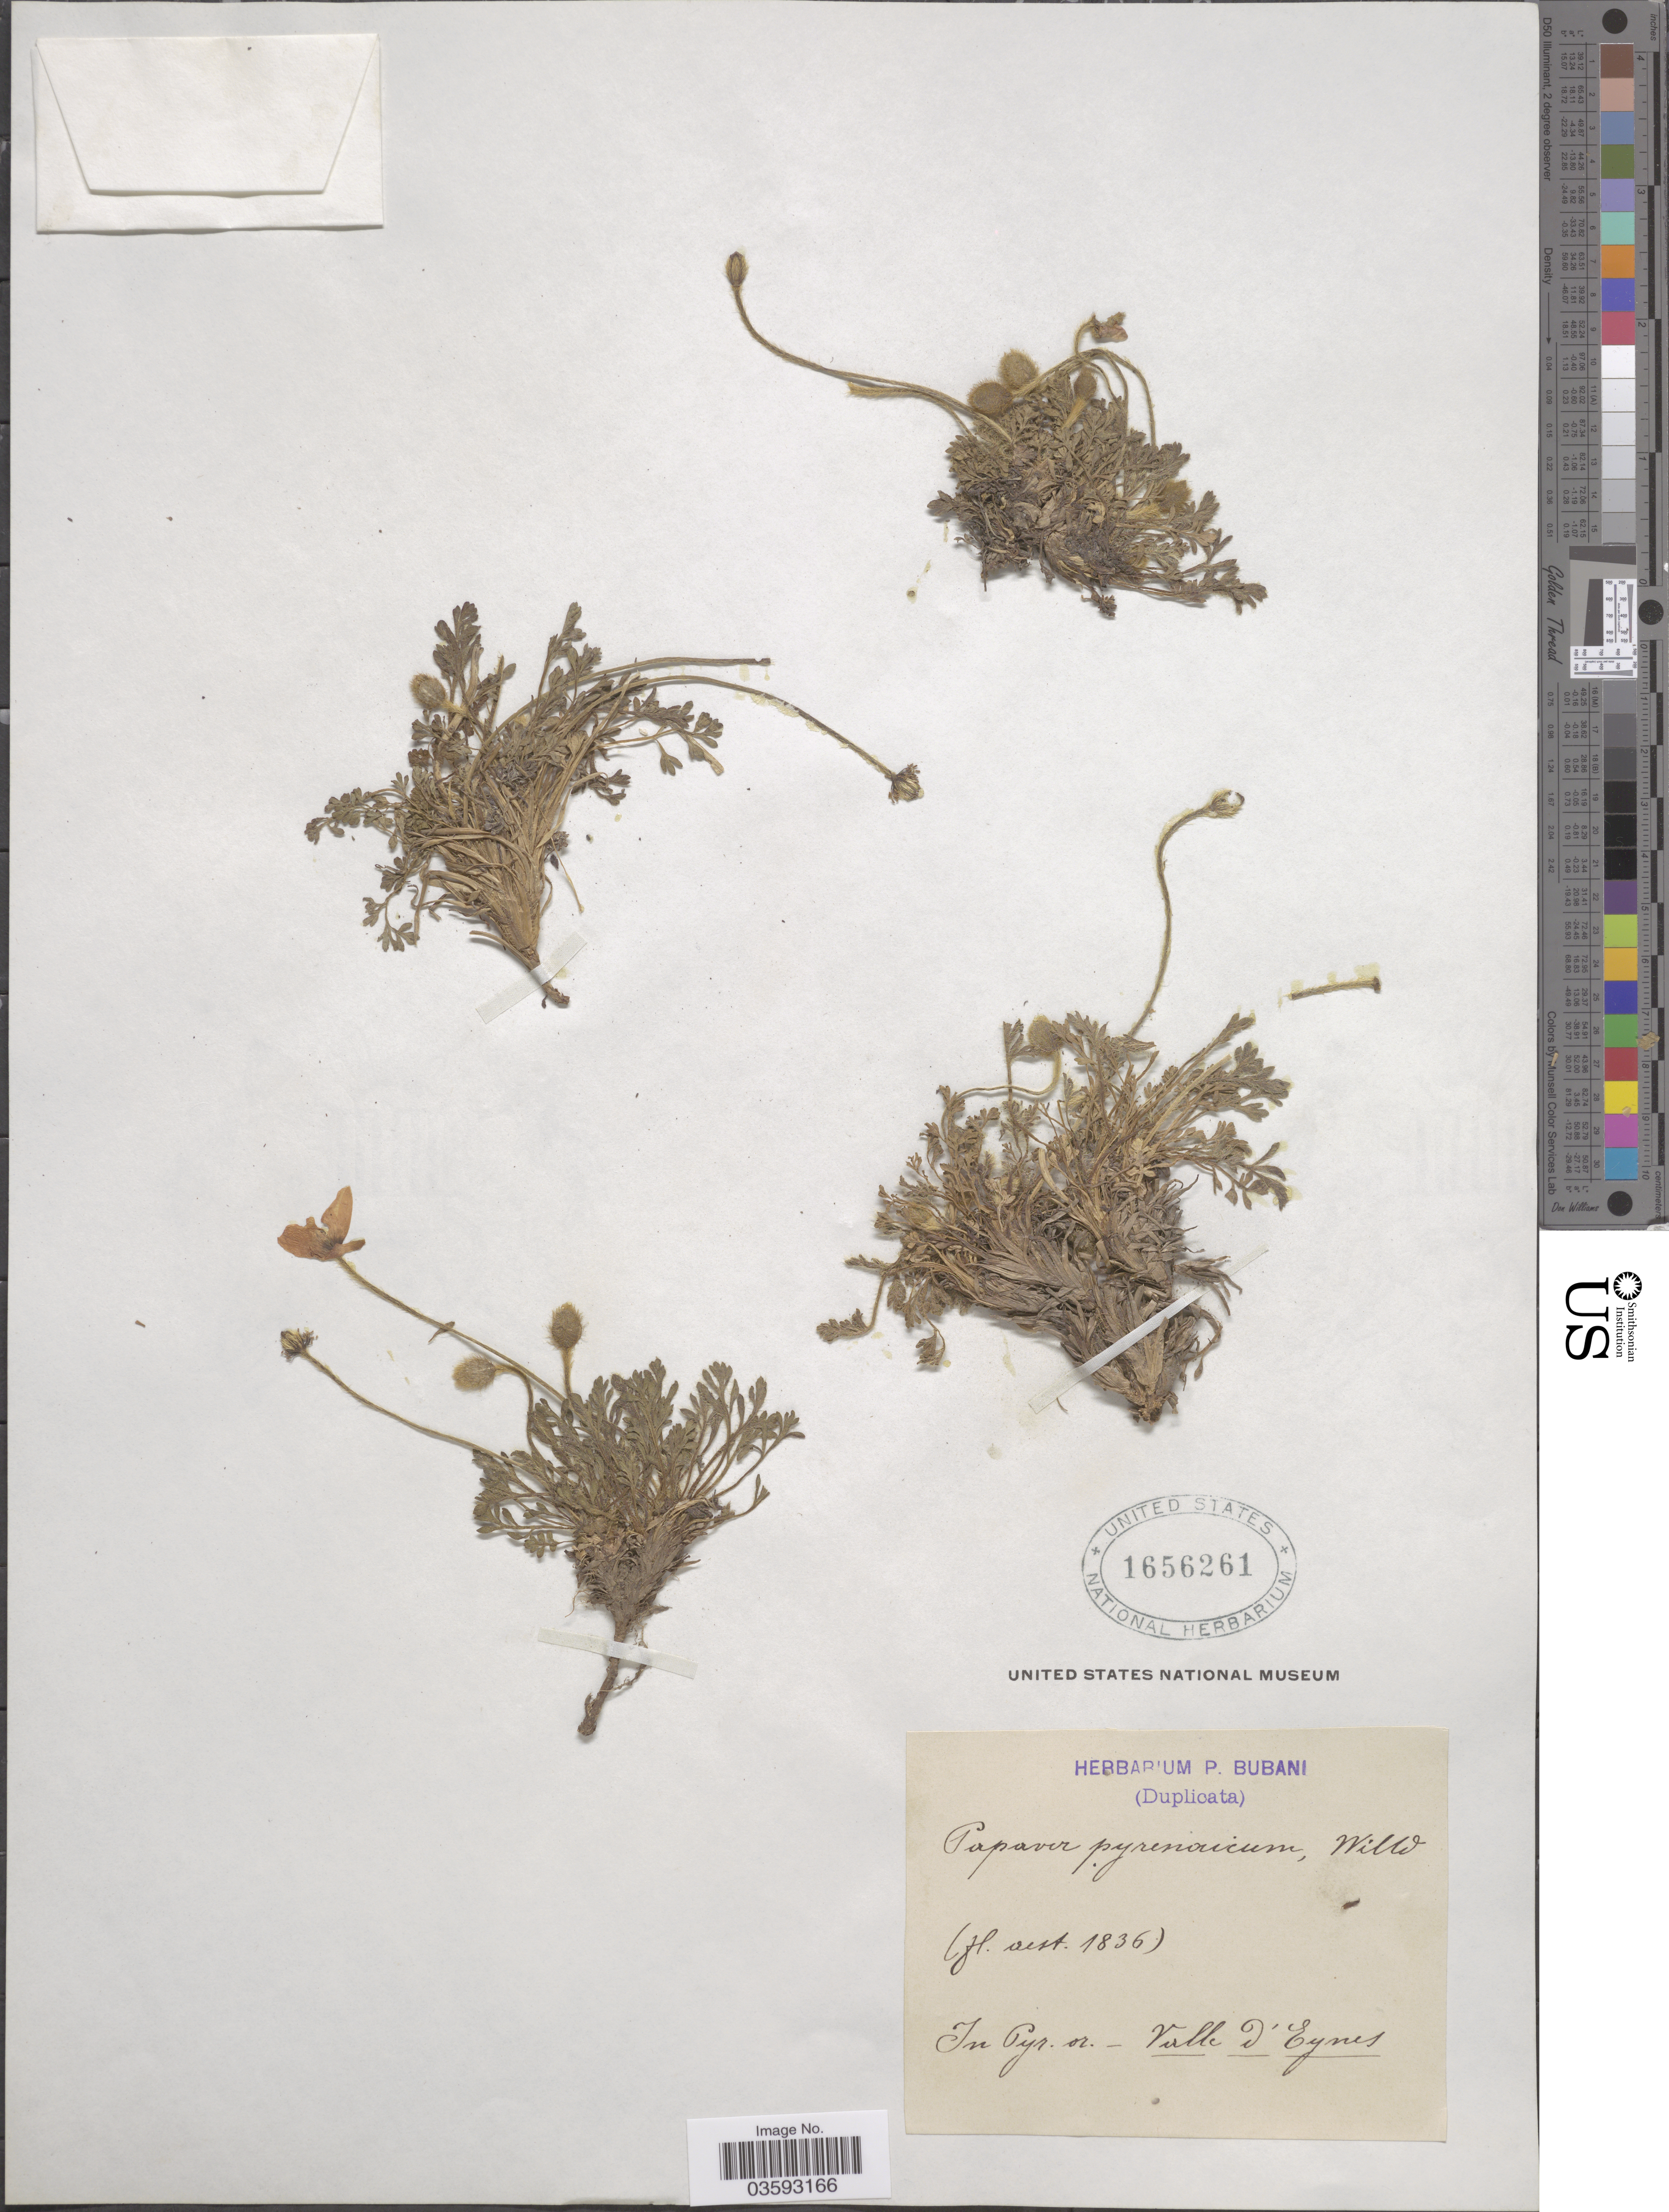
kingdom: Plantae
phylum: Tracheophyta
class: Magnoliopsida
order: Ranunculales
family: Papaveraceae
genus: Papaver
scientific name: Papaver pyrenaicum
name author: Willd.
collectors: ex herb. P. Bubani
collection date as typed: aest 1836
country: France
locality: In Pyr. or. - Valle d'Eynes.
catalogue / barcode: US 1656261